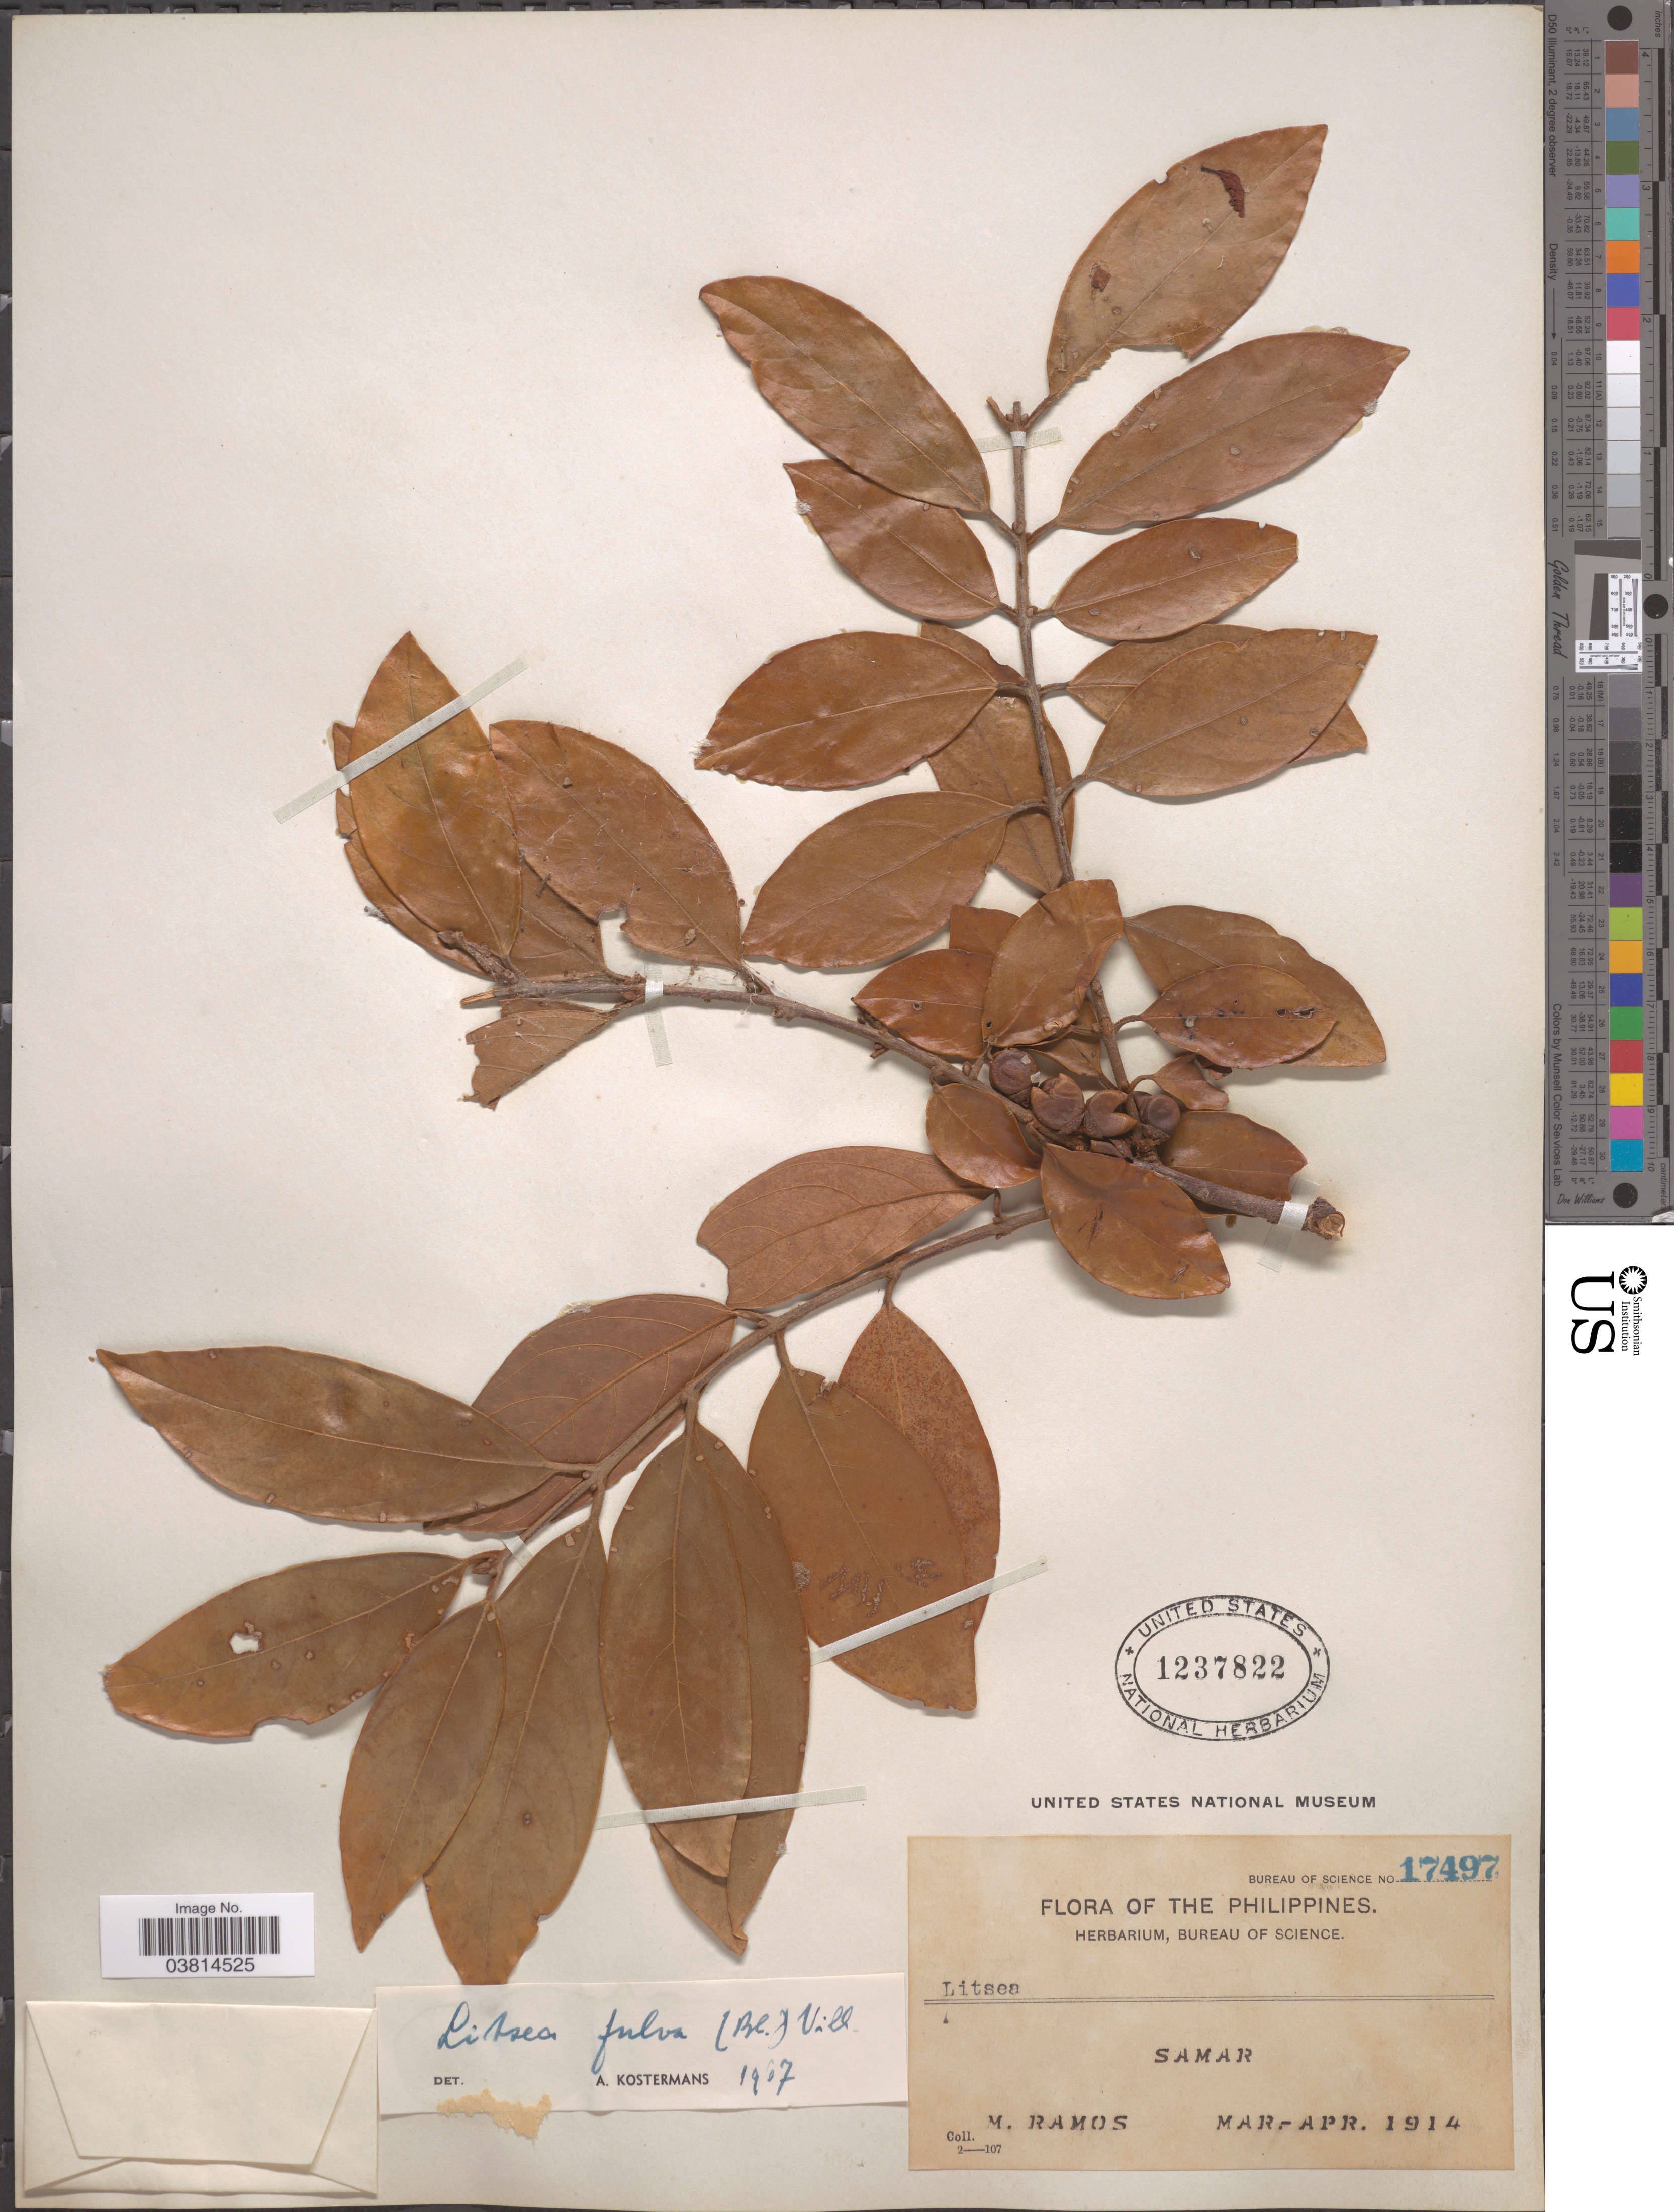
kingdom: Plantae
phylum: Tracheophyta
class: Magnoliopsida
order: Laurales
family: Lauraceae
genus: Litsea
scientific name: Litsea fulva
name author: (Blume) Fern.-Vill.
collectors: M. Ramos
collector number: Bureau of Science 17497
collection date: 1914-03/1914-04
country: Philippines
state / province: Eastern Visayas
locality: Samar.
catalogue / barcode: US 1237822